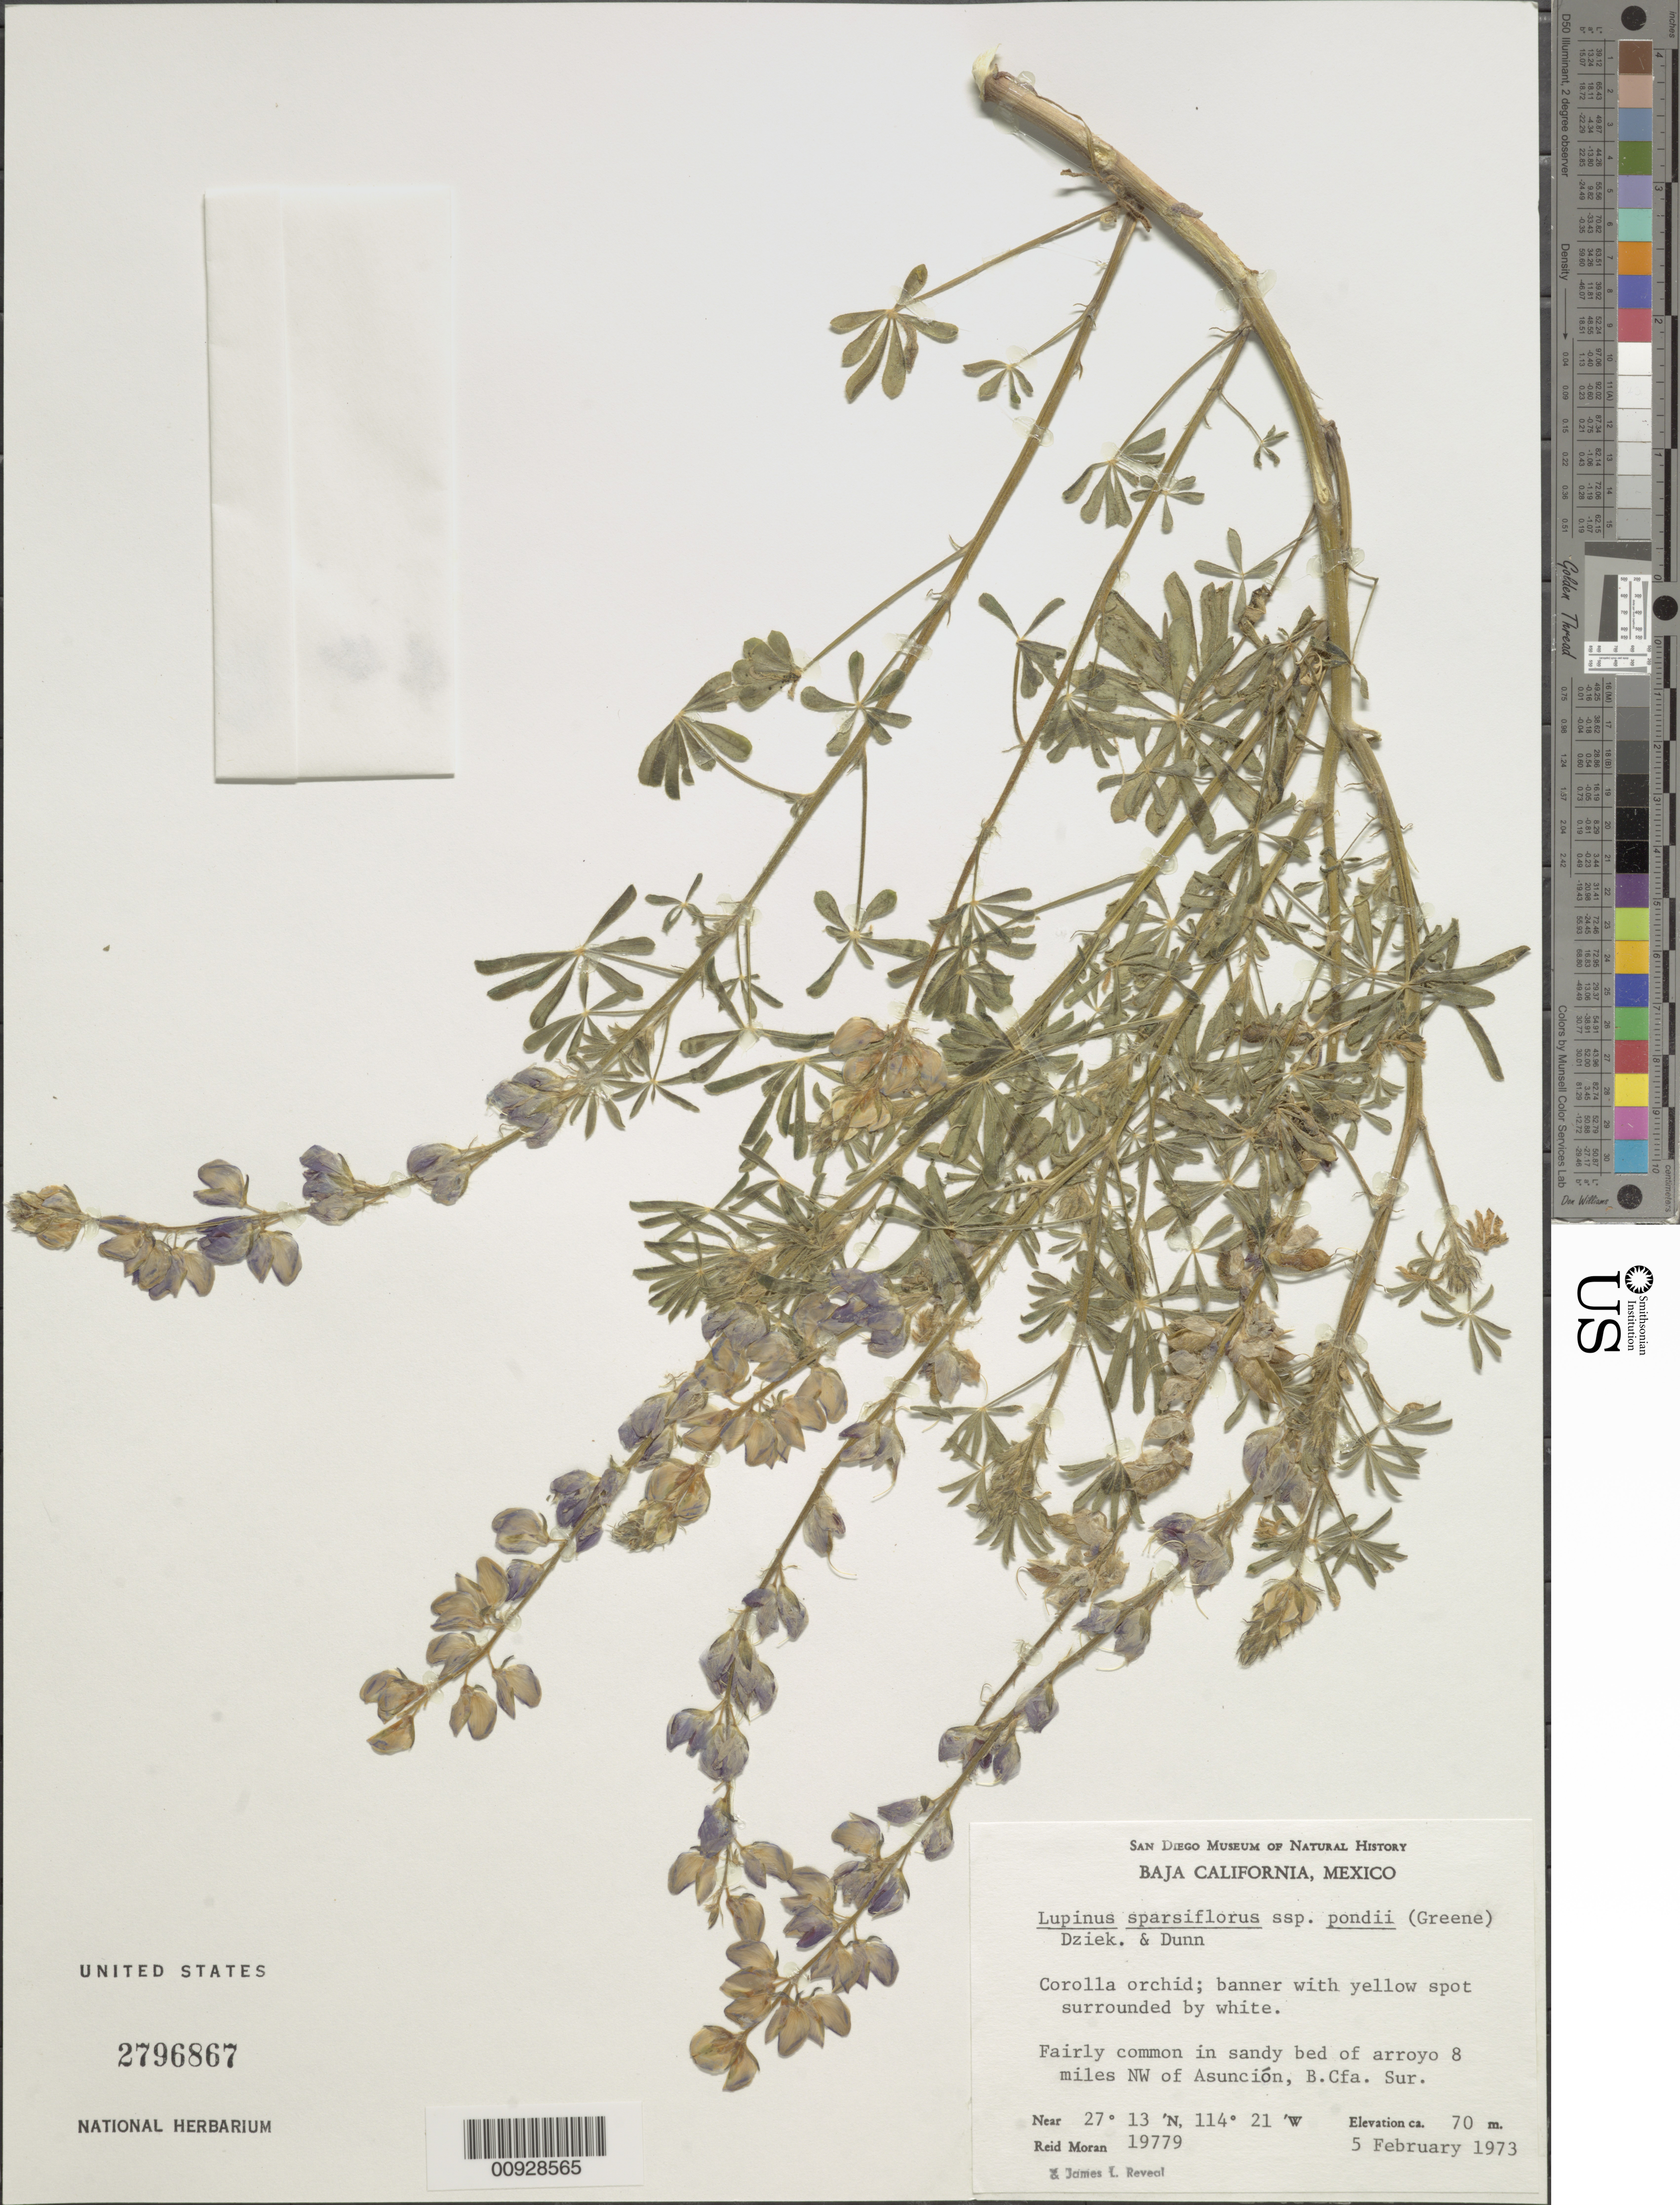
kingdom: Plantae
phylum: Tracheophyta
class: Magnoliopsida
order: Fabales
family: Fabaceae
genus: Lupinus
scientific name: Lupinus sparsiflorus subsp. pondii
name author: Benth.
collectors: R. V. Moran & J. L. Reveal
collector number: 19779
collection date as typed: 05 Feb 1973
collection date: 1973-02-05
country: Mexico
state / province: Baja California Sur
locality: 8 miles NW of Asunción.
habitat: Fairly common in sandy bed of arroyo.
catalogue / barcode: US 2796867